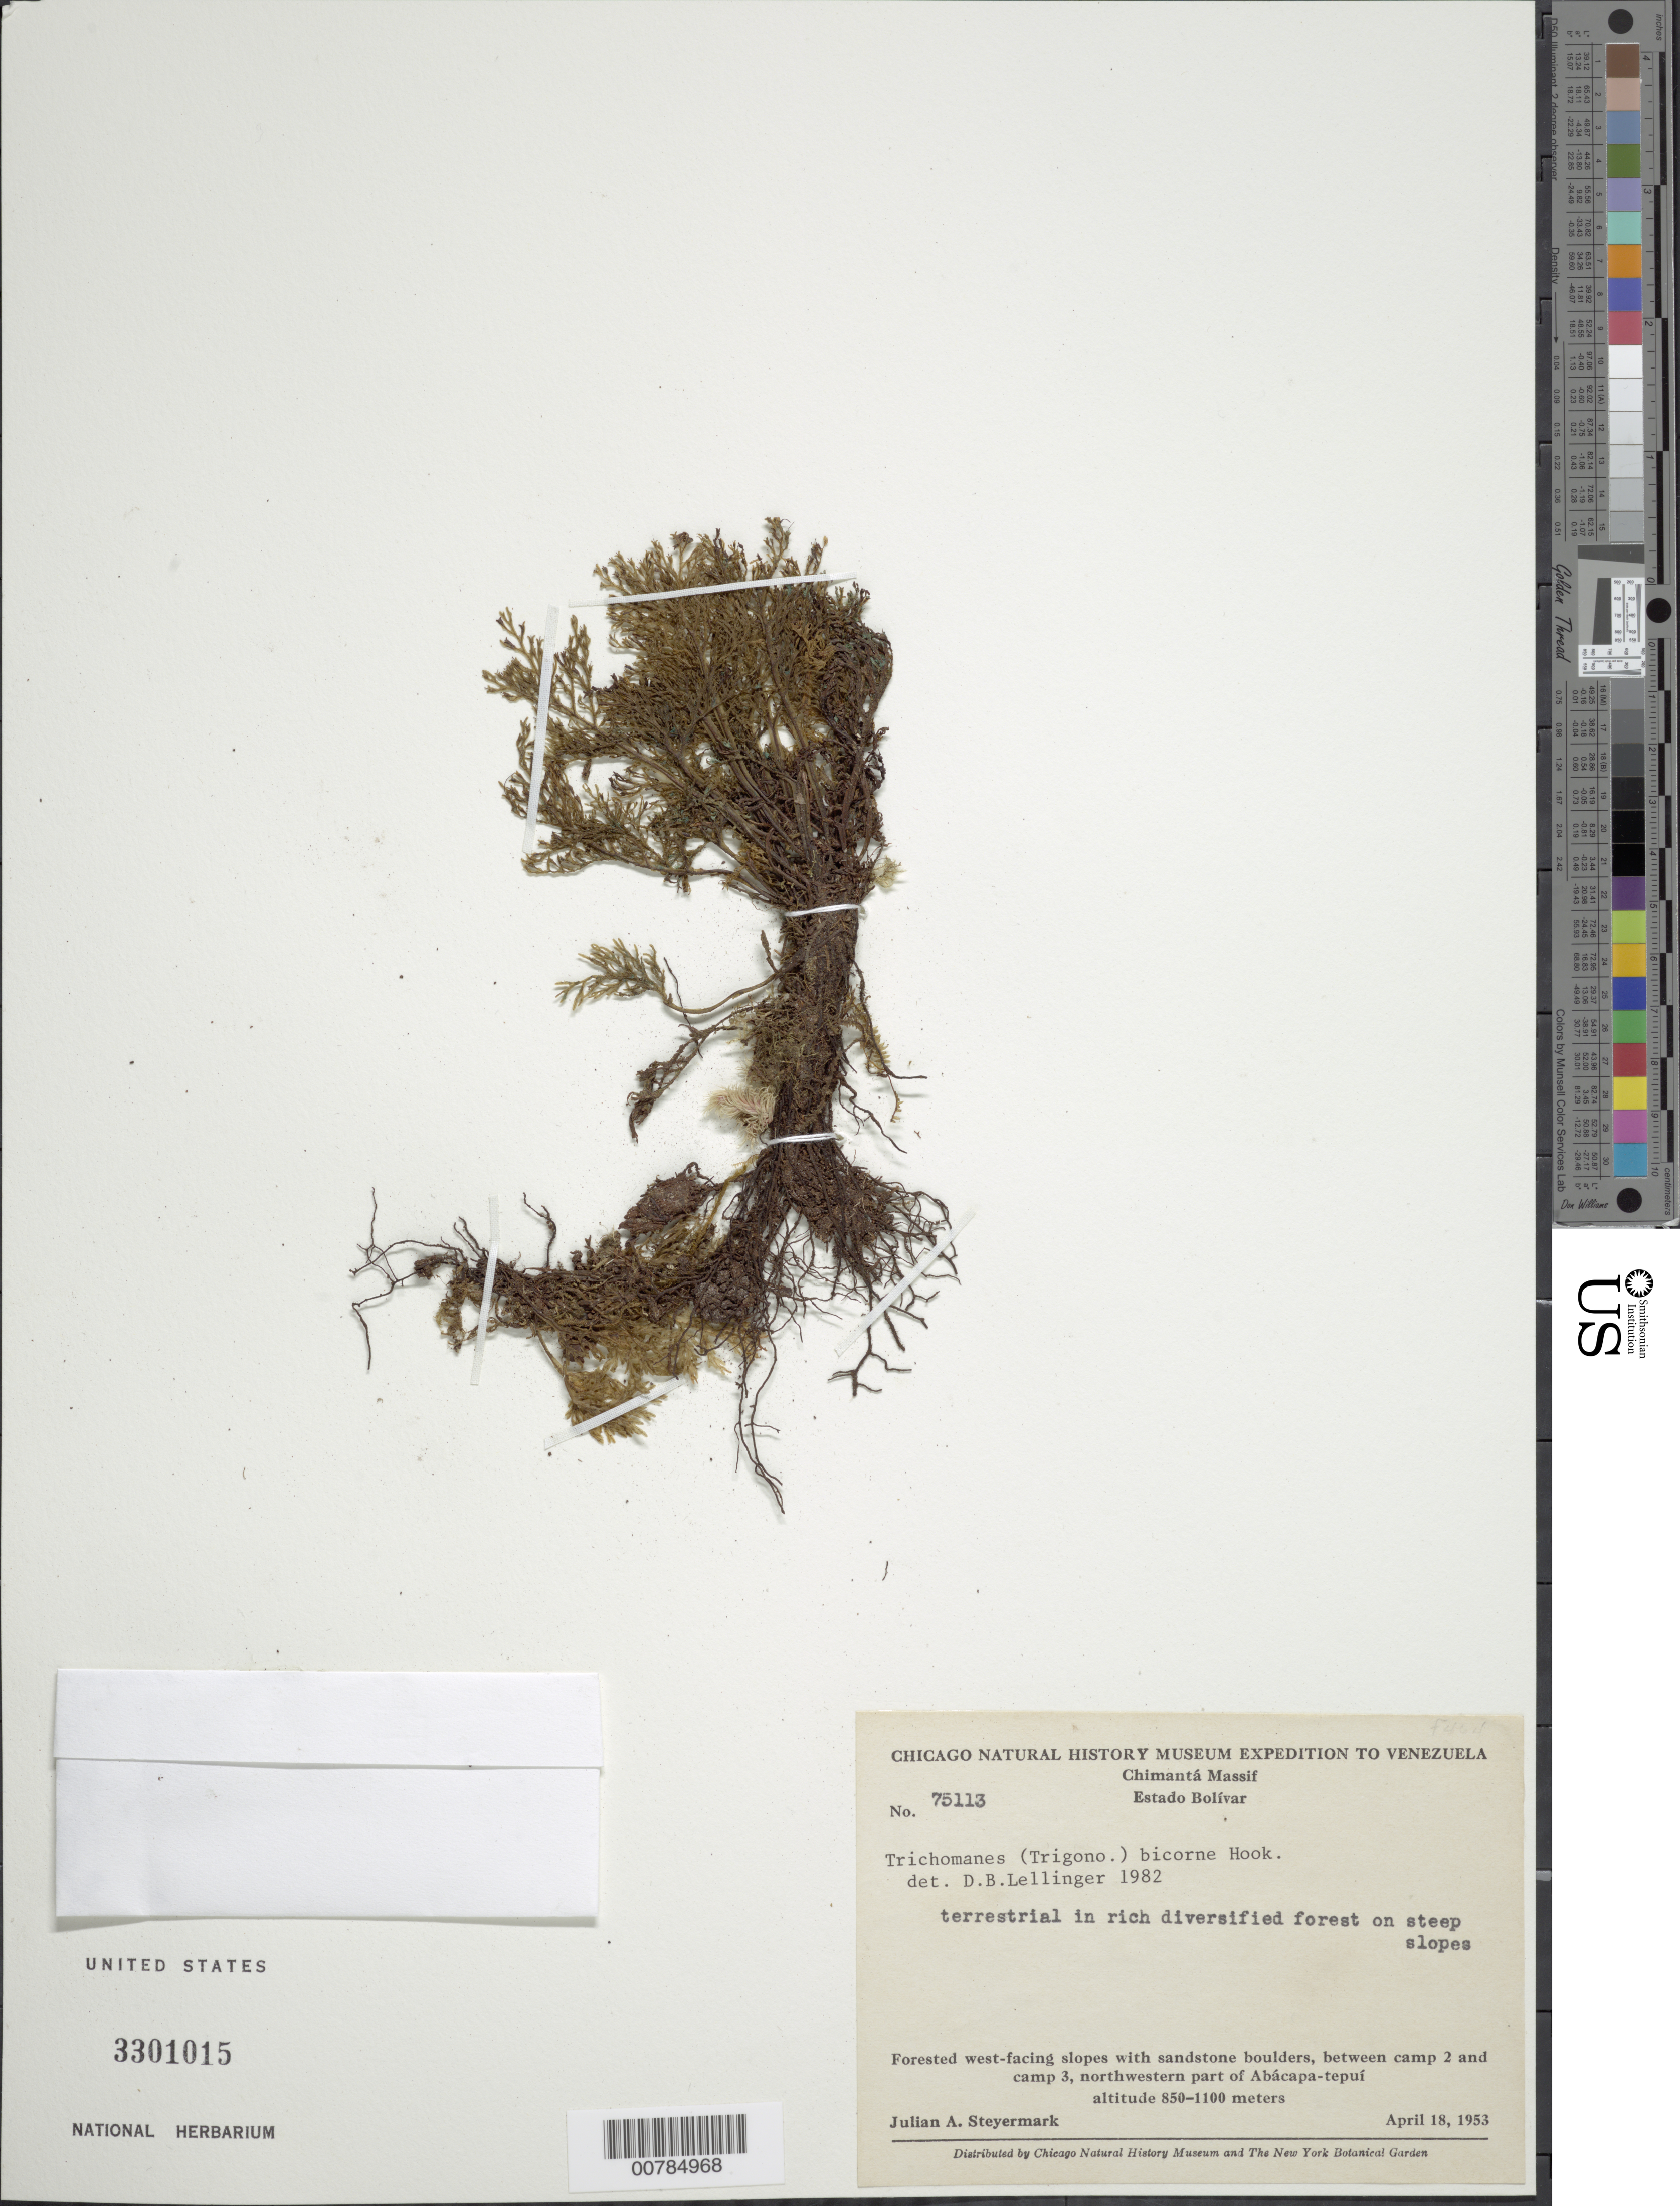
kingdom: Plantae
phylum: Tracheophyta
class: Polypodiopsida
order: Hymenophyllales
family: Hymenophyllaceae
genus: Trichomanes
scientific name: Trichomanes bicorne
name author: Hook.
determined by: Lellinger, David B., (BOT), Smithsonian Institution - National Museum of Natural History (UNITED STATES)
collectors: J. Steyermark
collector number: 75113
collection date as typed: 18-Apr-53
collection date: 1953-04-18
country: Venezuela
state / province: Bolívar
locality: Chimantá Massif, Abácapa-tepuí, between camp 2 and 3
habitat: Forested W-facing slopes with sandstone boulders; in rich diversified forest on steep slopes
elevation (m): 850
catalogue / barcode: US 3301015